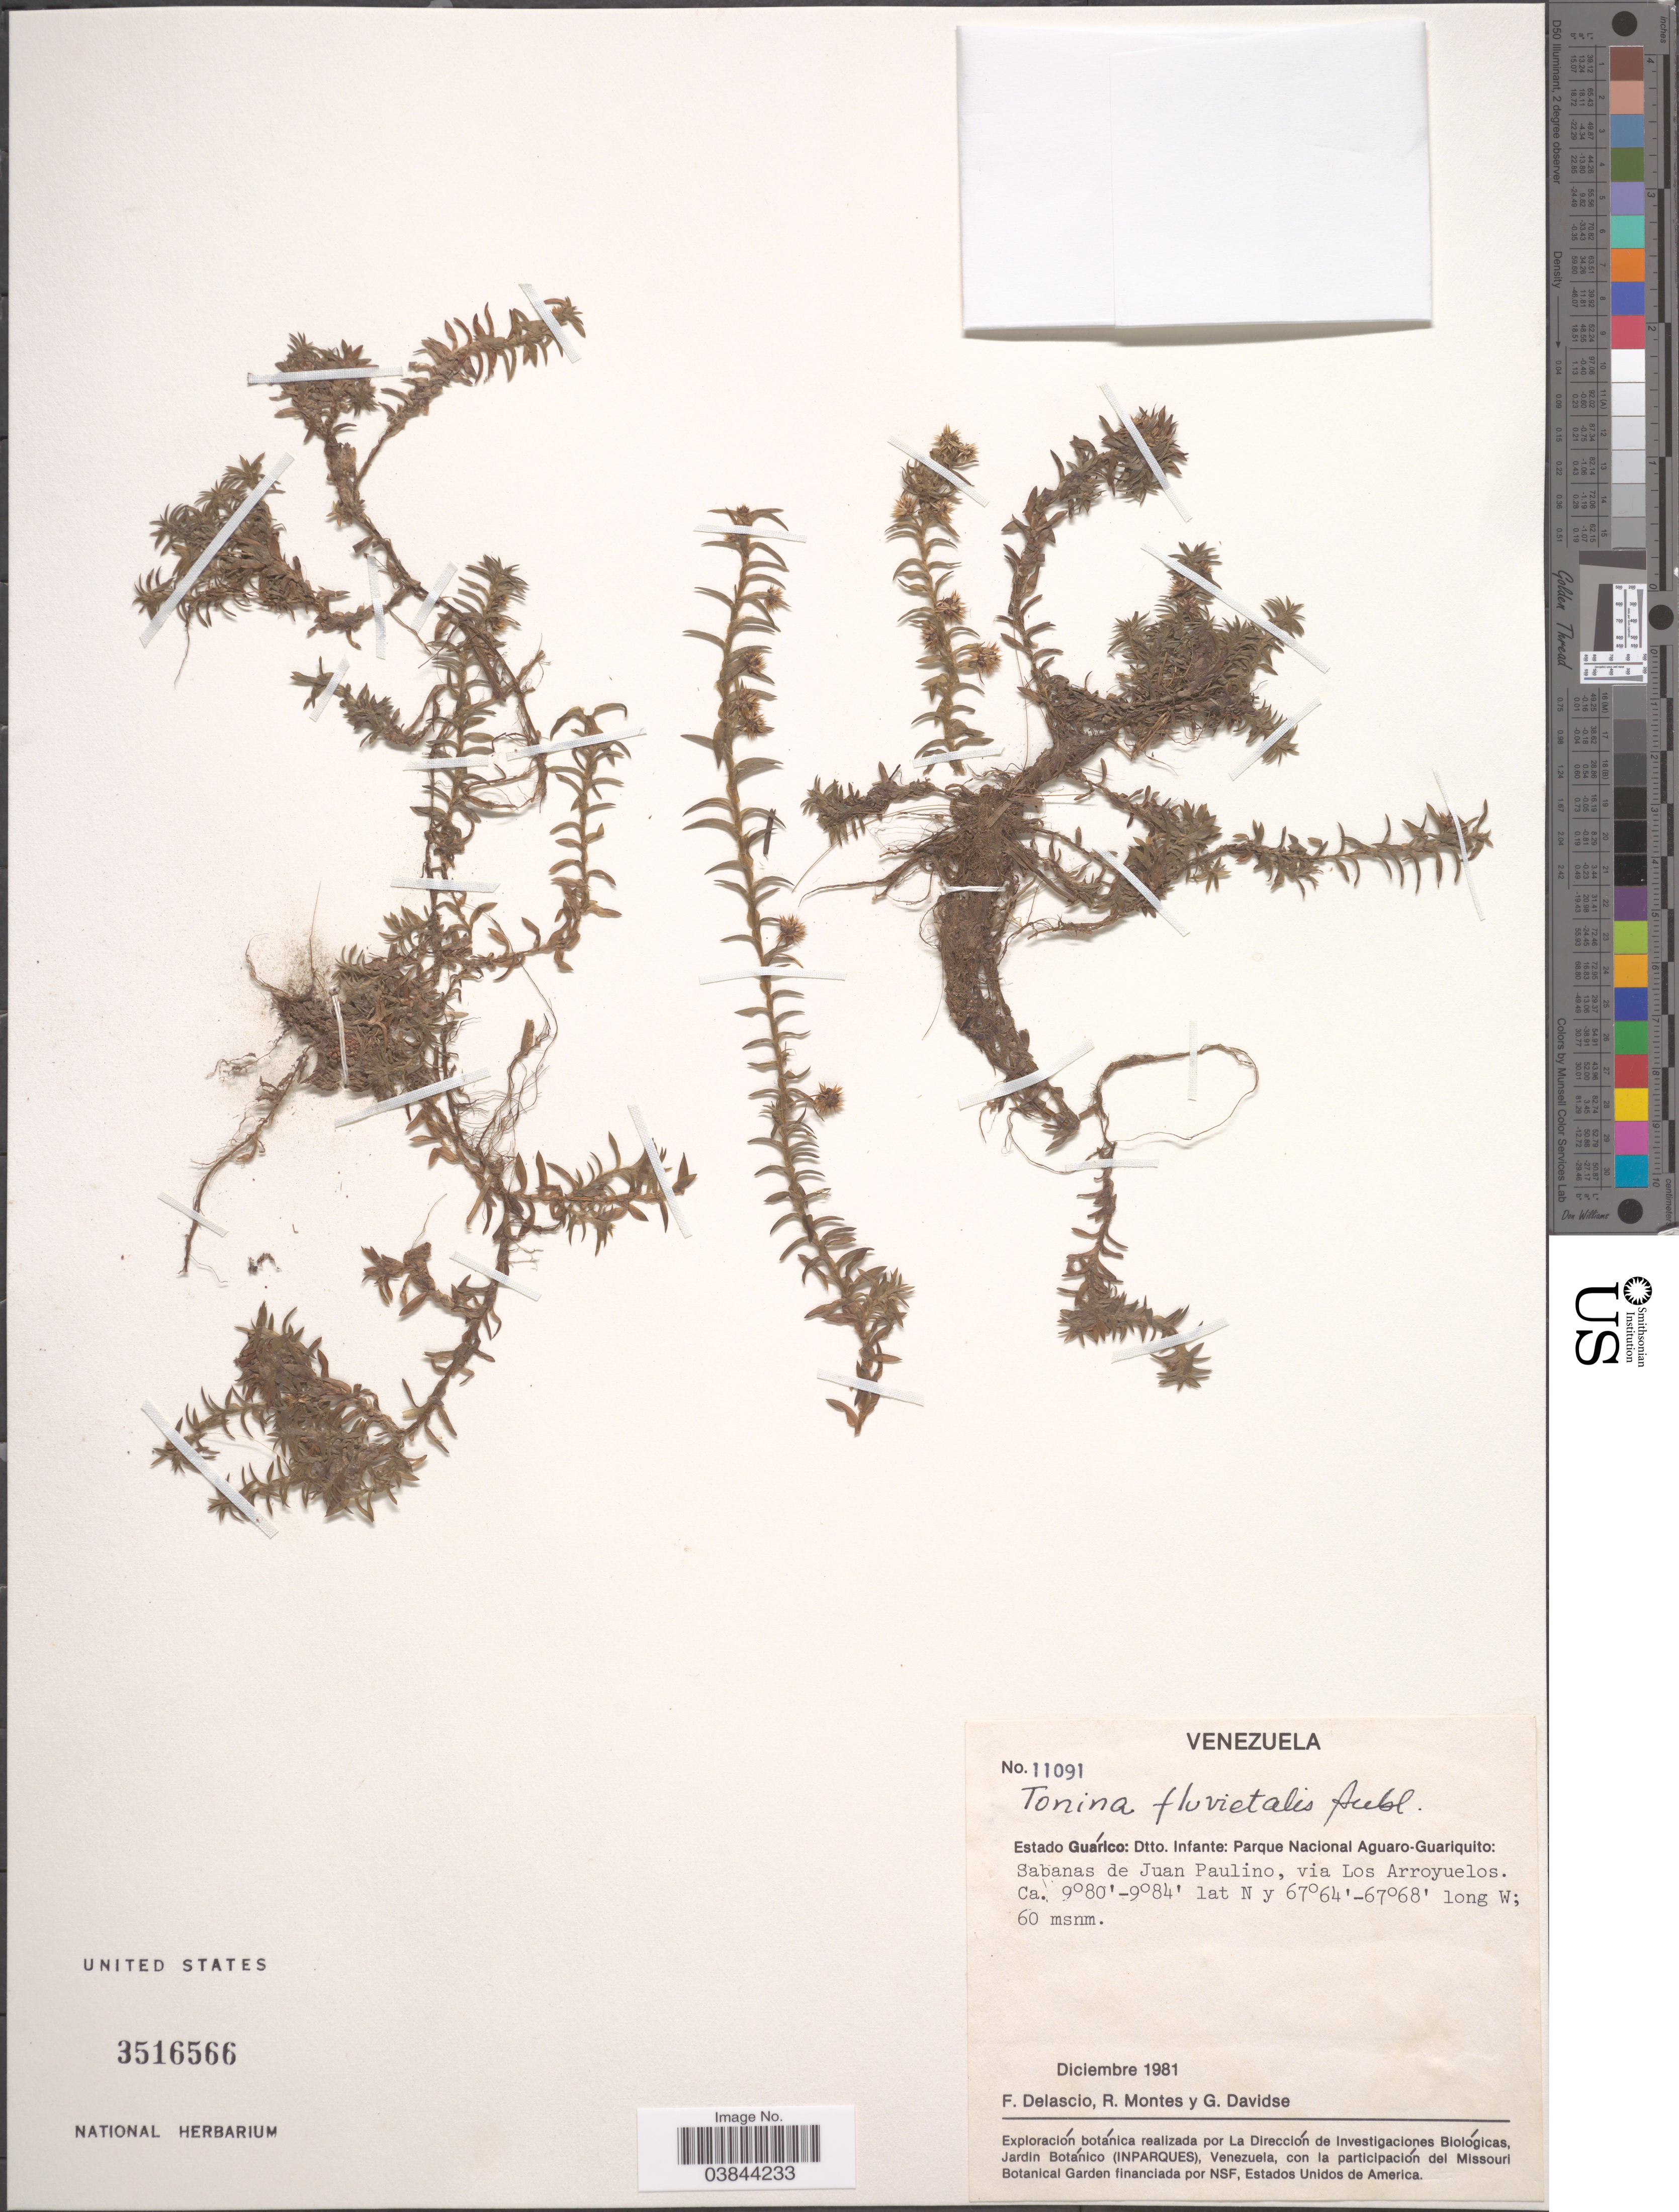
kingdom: Plantae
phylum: Tracheophyta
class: Liliopsida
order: Poales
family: Eriocaulaceae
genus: Tonina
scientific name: Tonina fluviatilis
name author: Aubl.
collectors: F. Delascio C., R. Montes & G. Davidse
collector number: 11091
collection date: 1981-12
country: Venezuela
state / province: Guarico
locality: Dtto. Infante: Parque Nacional Aguaro-Guariquito: Sabanas de Juan Paulino, via Los Arroyuelos.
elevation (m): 60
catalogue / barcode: US 3516566